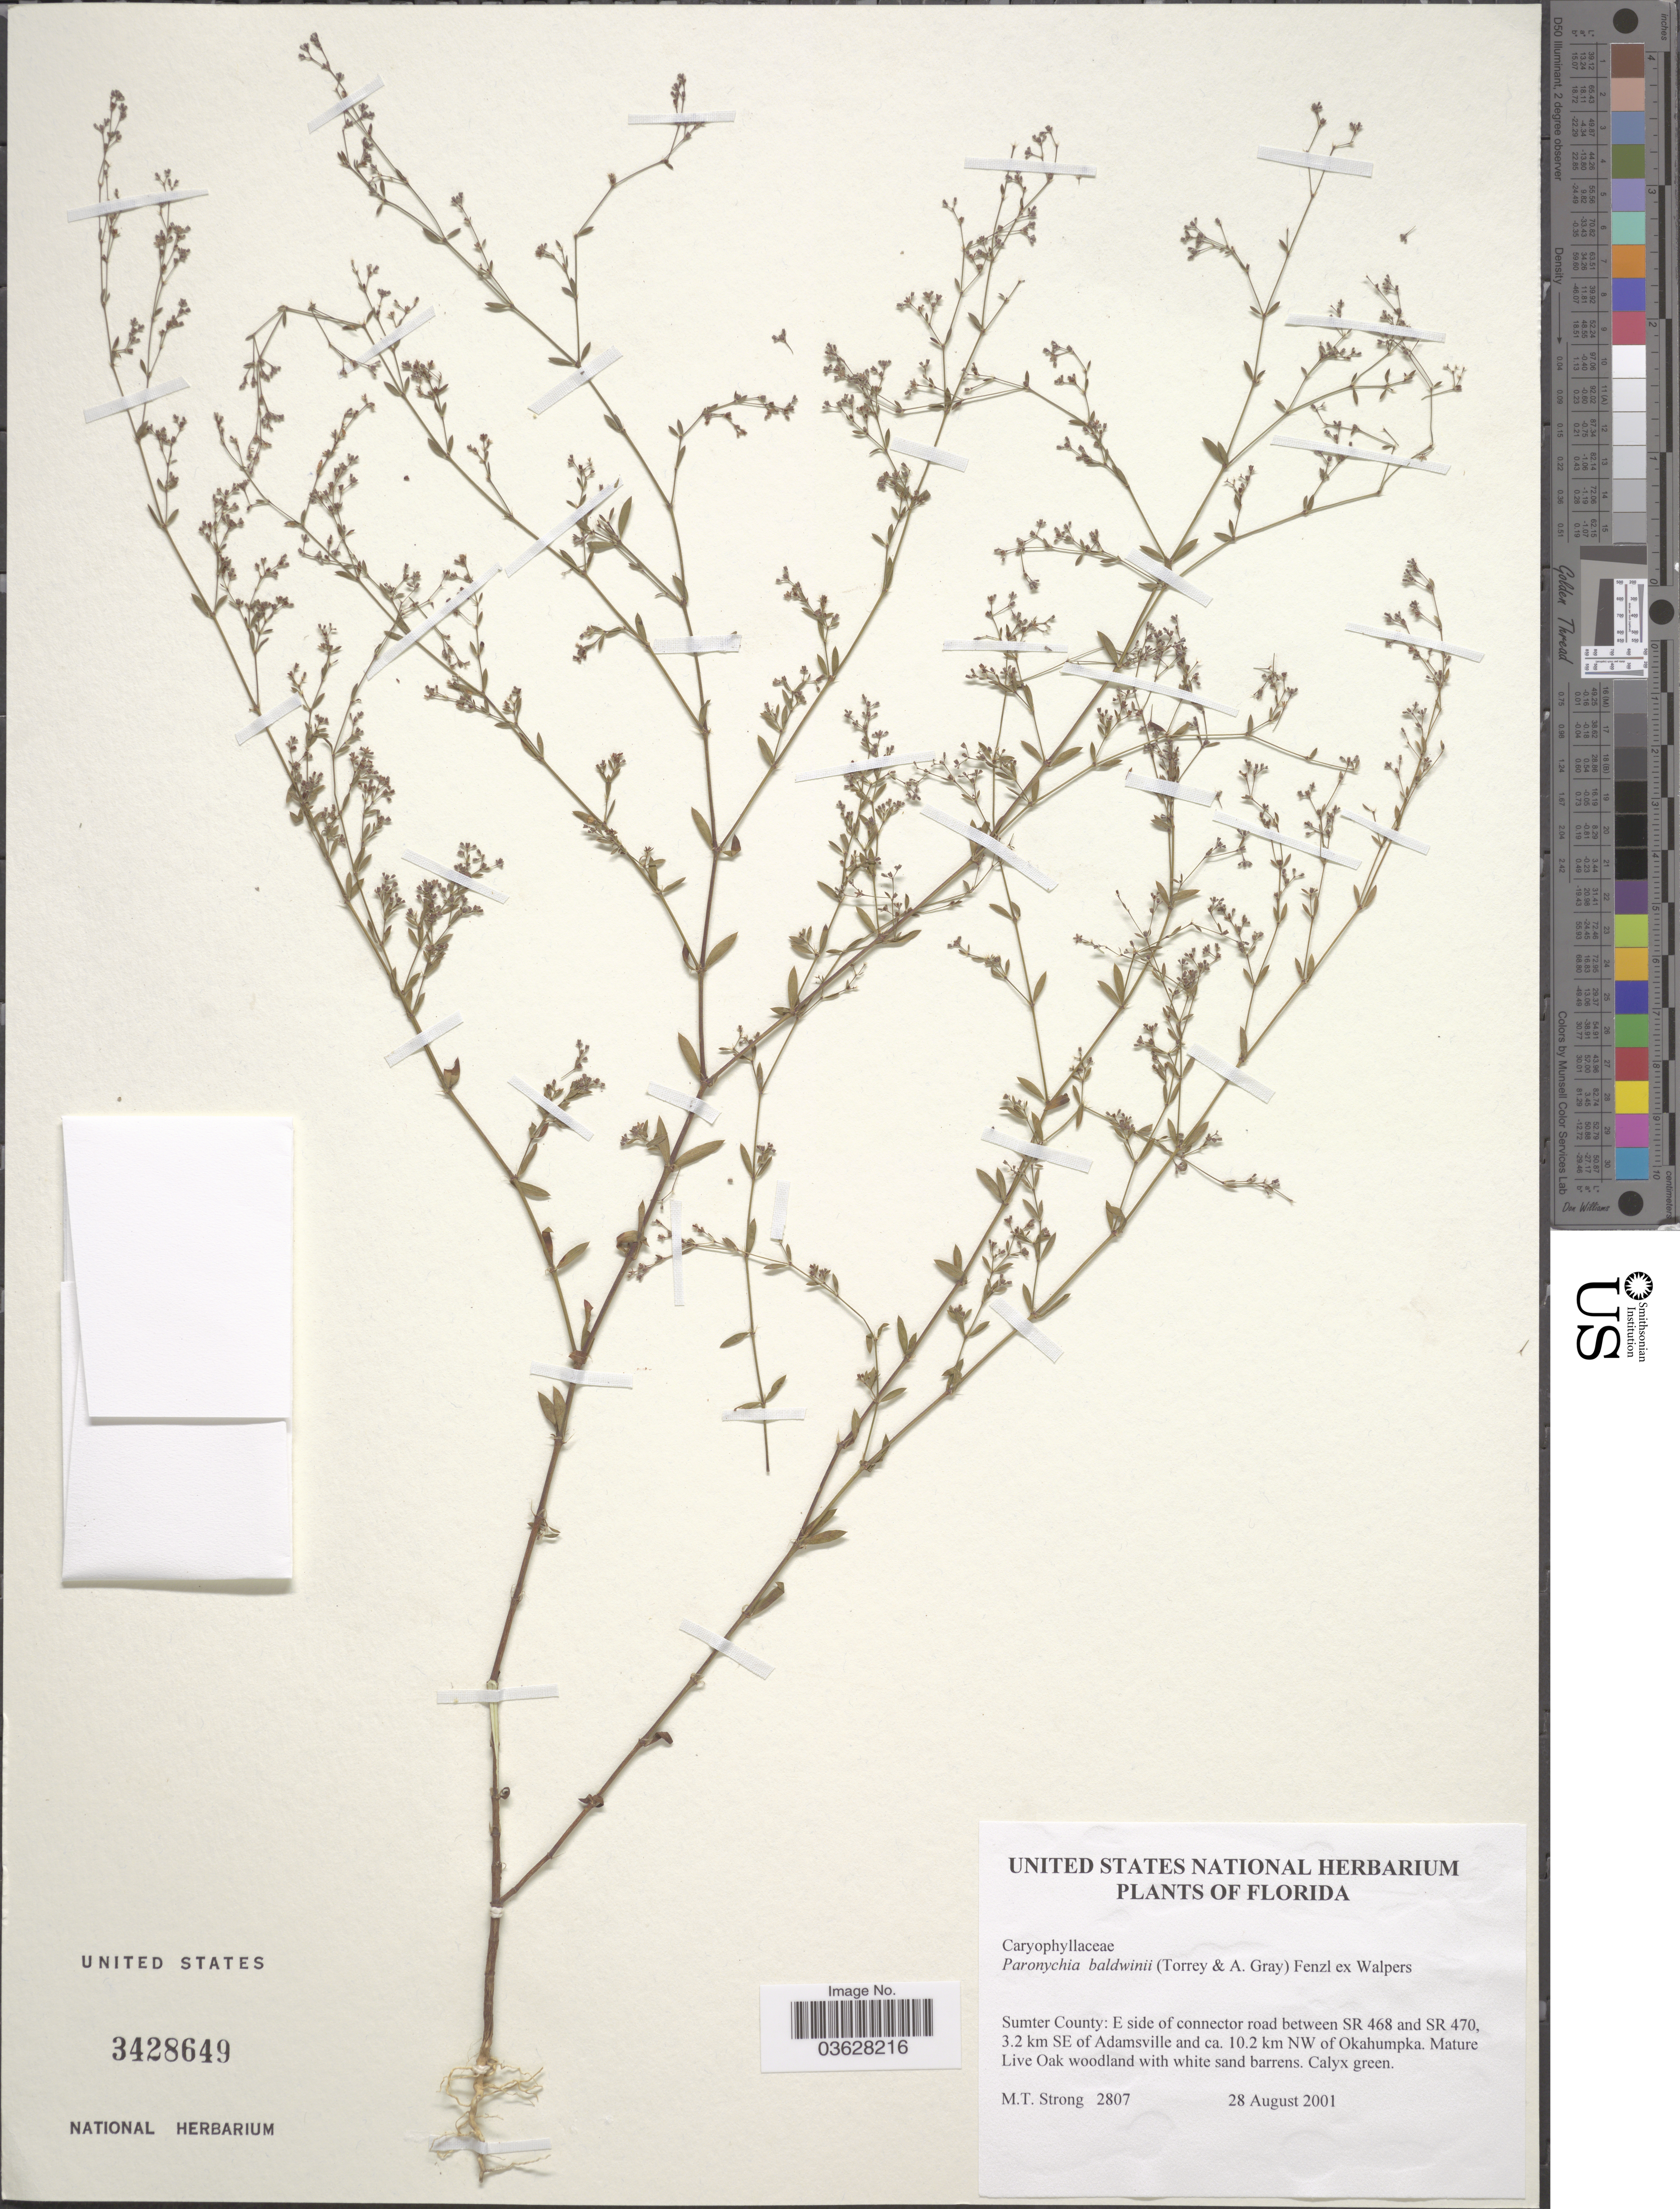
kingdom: Plantae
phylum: Tracheophyta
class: Magnoliopsida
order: Caryophyllales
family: Caryophyllaceae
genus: Paronychia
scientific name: Paronychia baldwinii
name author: (A. Gray & Torr.) Fenzl ex Walp.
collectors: M. T. Strong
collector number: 2807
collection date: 2001-08-28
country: United States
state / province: Florida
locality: Sumter County: E side of connector road between SR 468 and SR 470, 3.2 km SE of Adamsville and ca. 10.2 km NW of Okahumpka.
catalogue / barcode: US 3428649